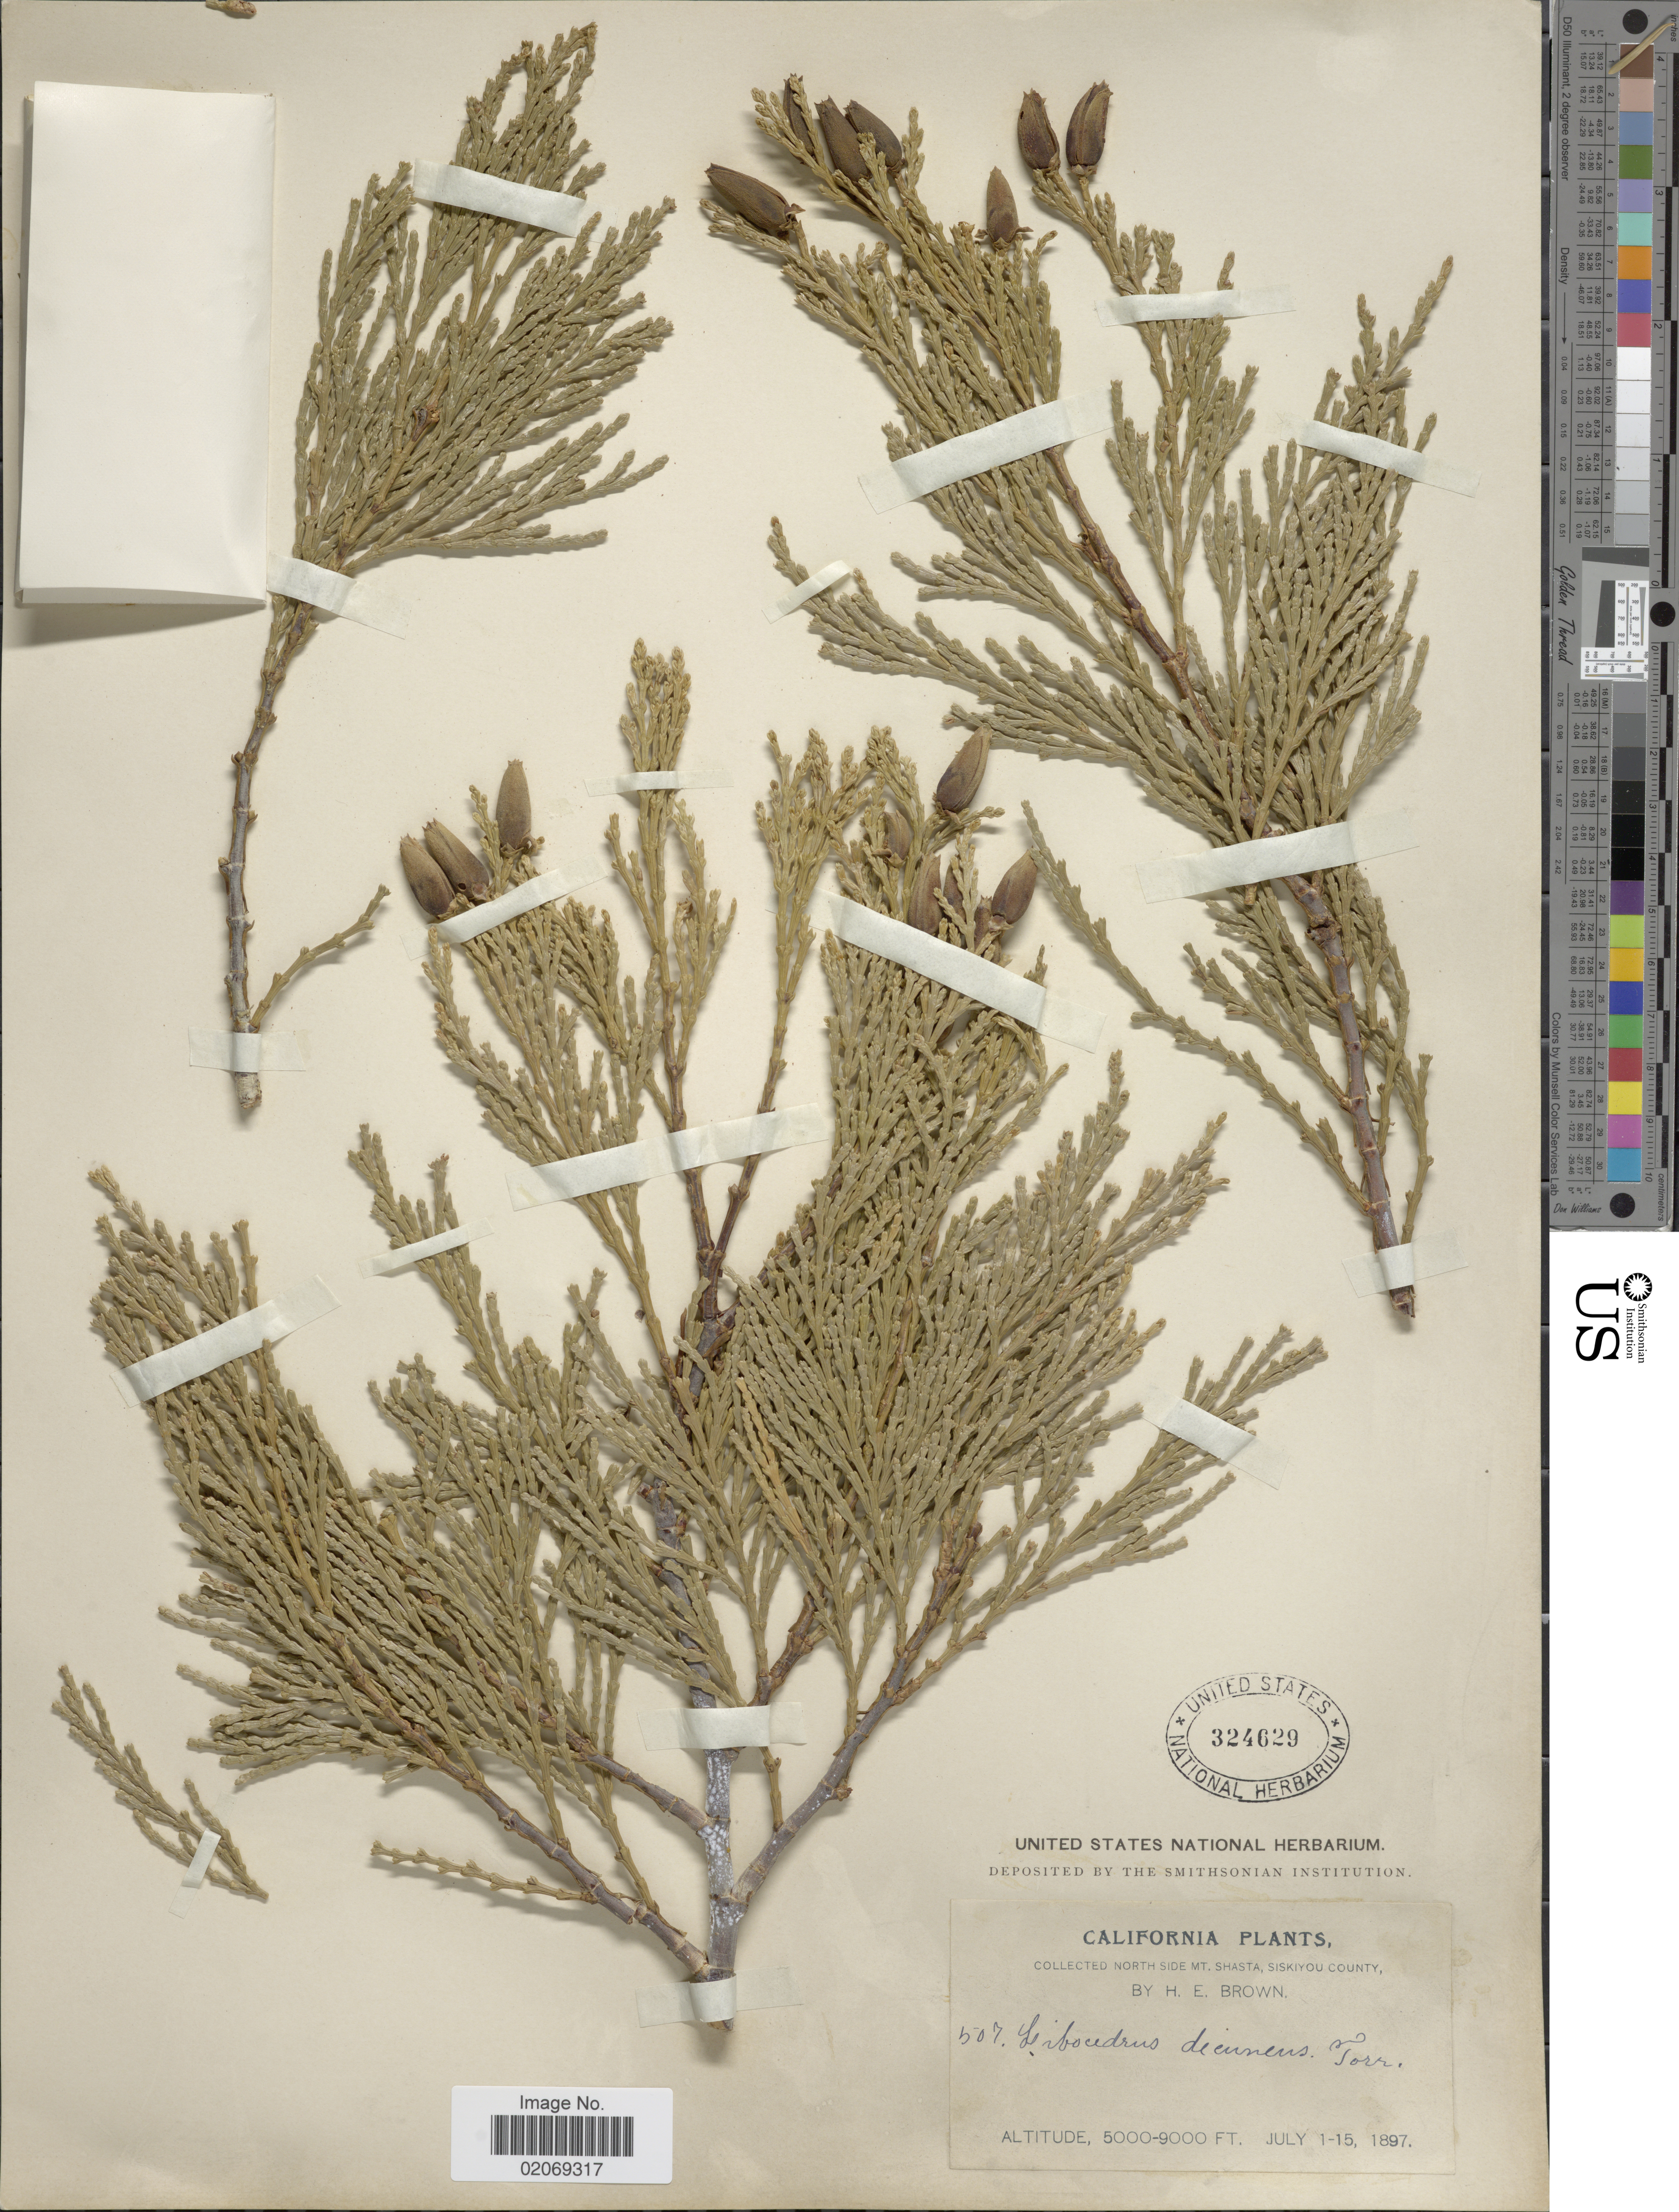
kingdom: Plantae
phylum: Tracheophyta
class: Pinopsida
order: Pinales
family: Cupressaceae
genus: Libocedrus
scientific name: Libocedrus decurrens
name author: Torr.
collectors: H. E. Brown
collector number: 507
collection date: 1897-07-01/1897-07-15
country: United States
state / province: California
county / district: Siskiyou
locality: North side Mt Shasta, Siskiyou County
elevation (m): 1524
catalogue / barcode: US 324629